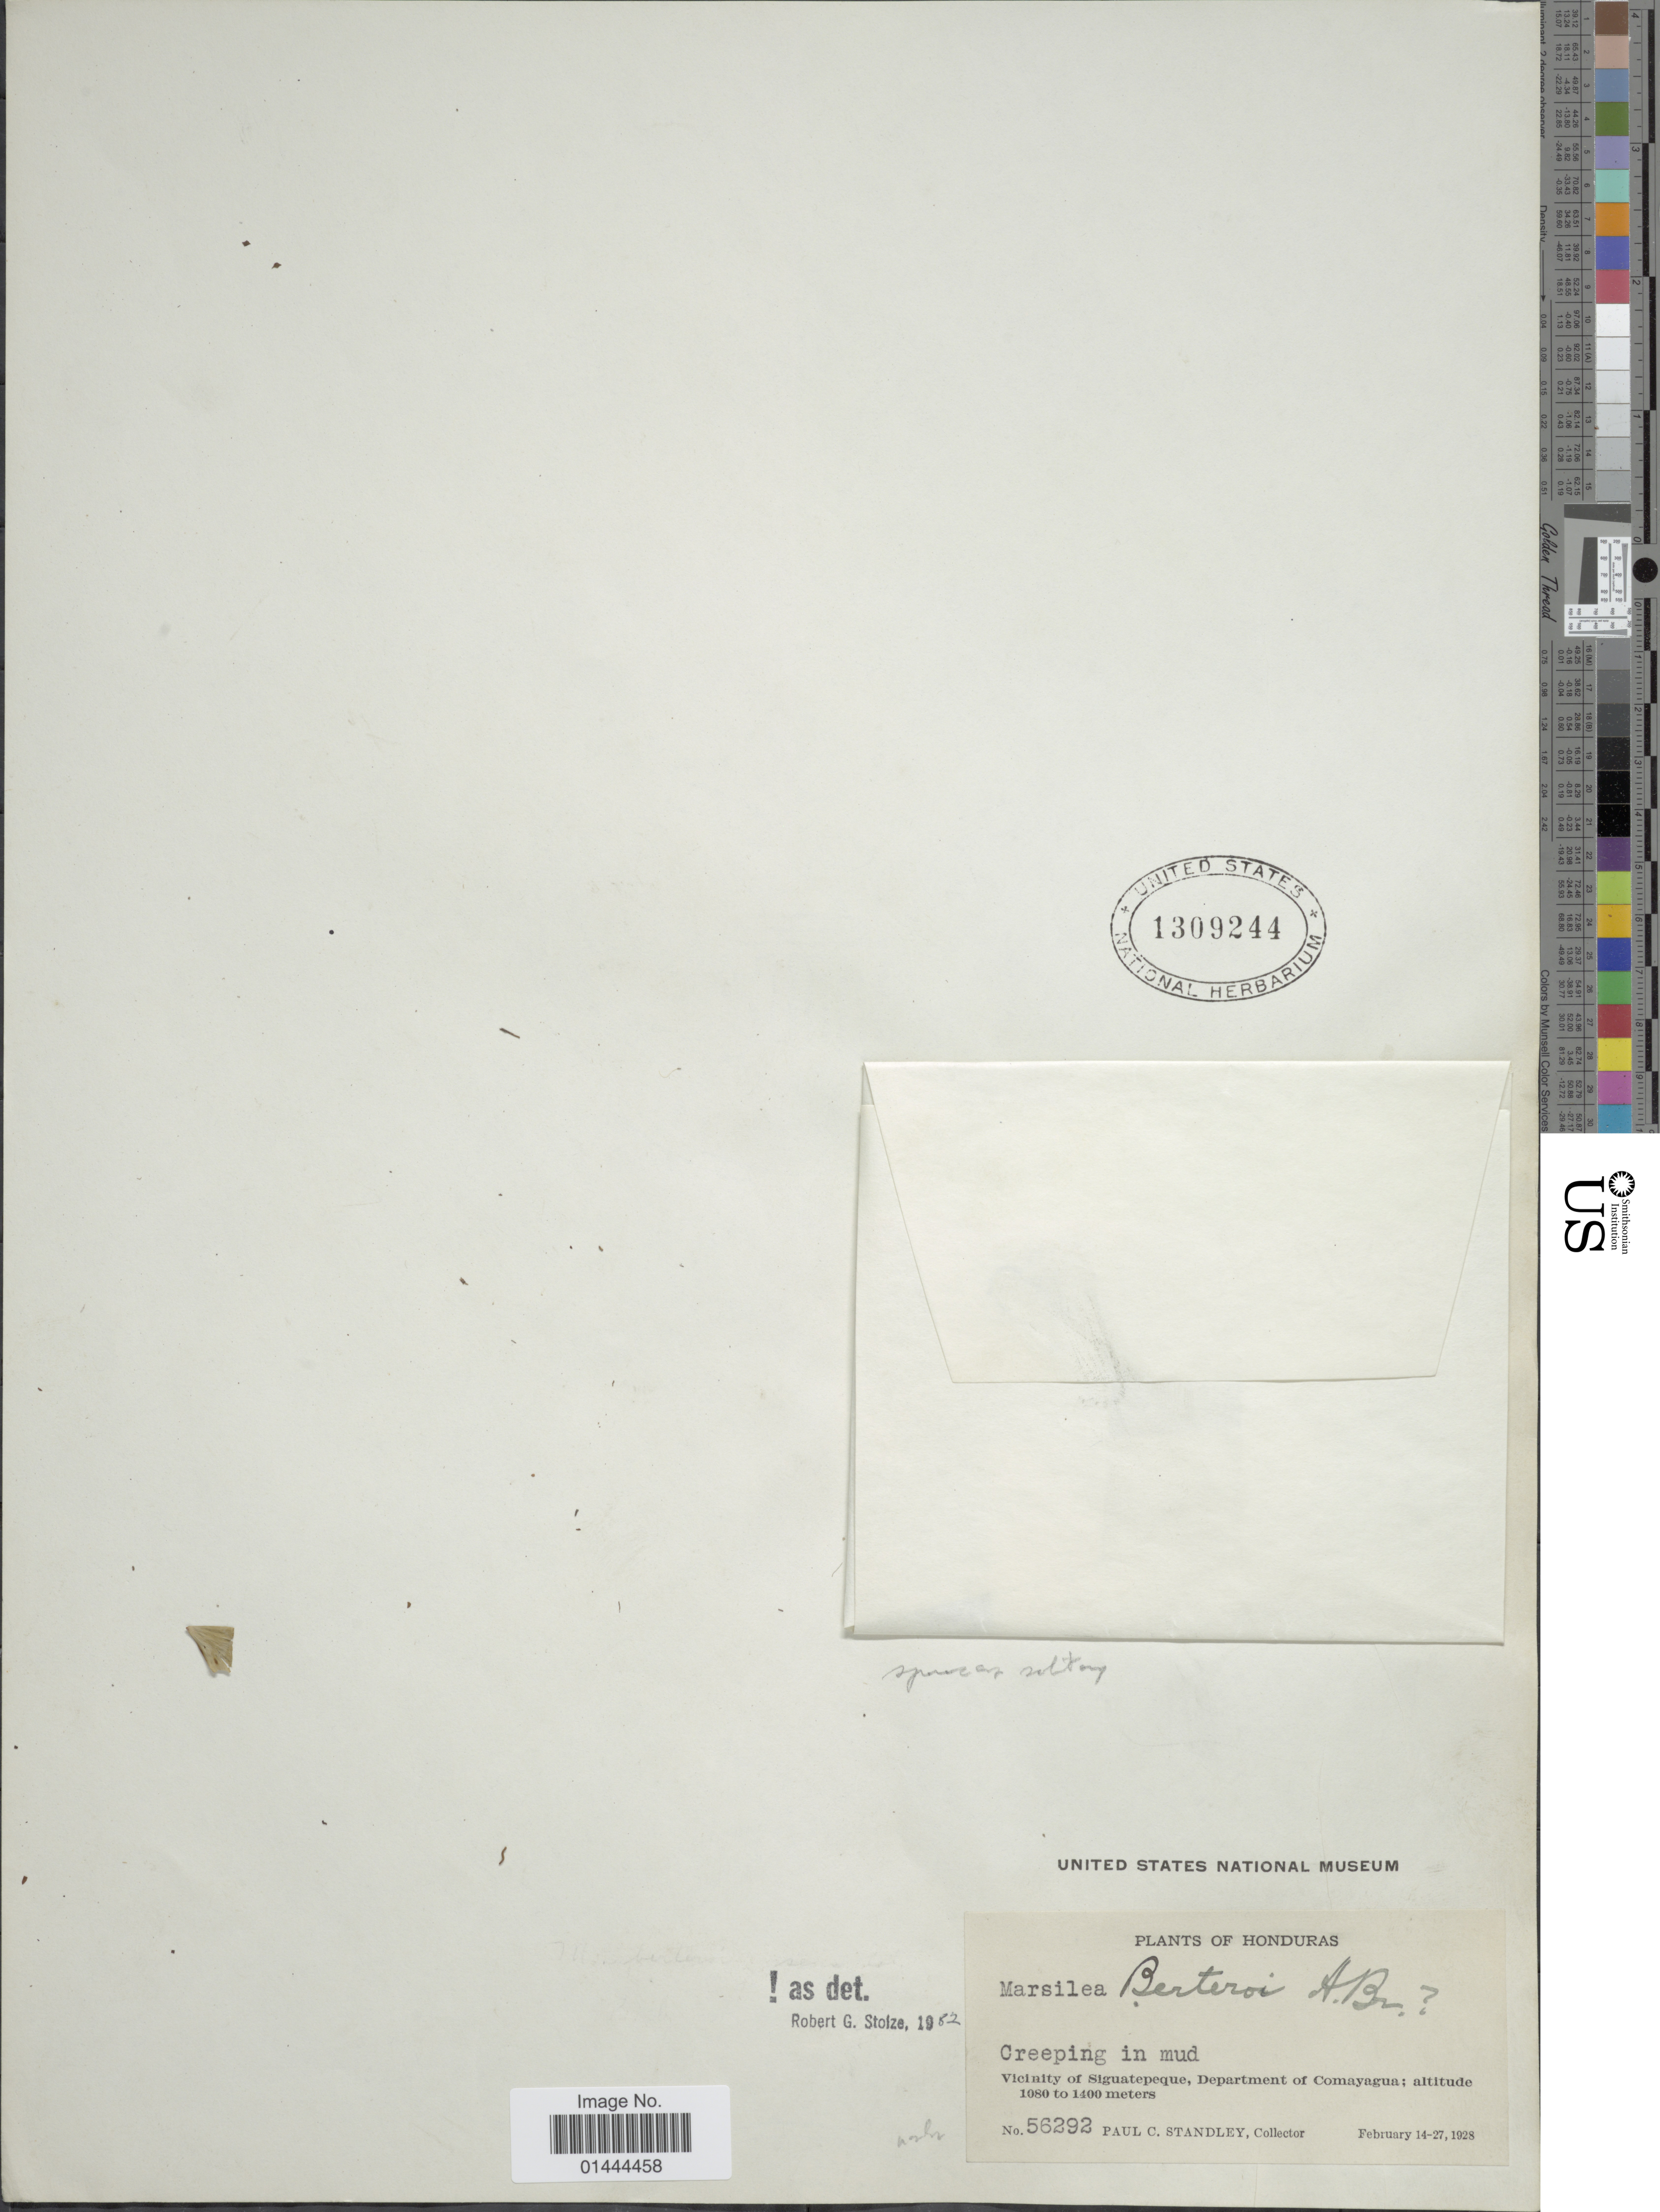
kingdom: Plantae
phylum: Tracheophyta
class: Polypodiopsida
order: Salviniales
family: Marsileaceae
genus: Marsilea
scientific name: Marsilea ancylopoda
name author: A. Braun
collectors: P. C. Standley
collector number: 56292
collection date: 1928-02-14/1928-02-27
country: Honduras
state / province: Comayagua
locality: Creeping in mud, vicinity of Siguatepeque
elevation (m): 1080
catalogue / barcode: US 1309244